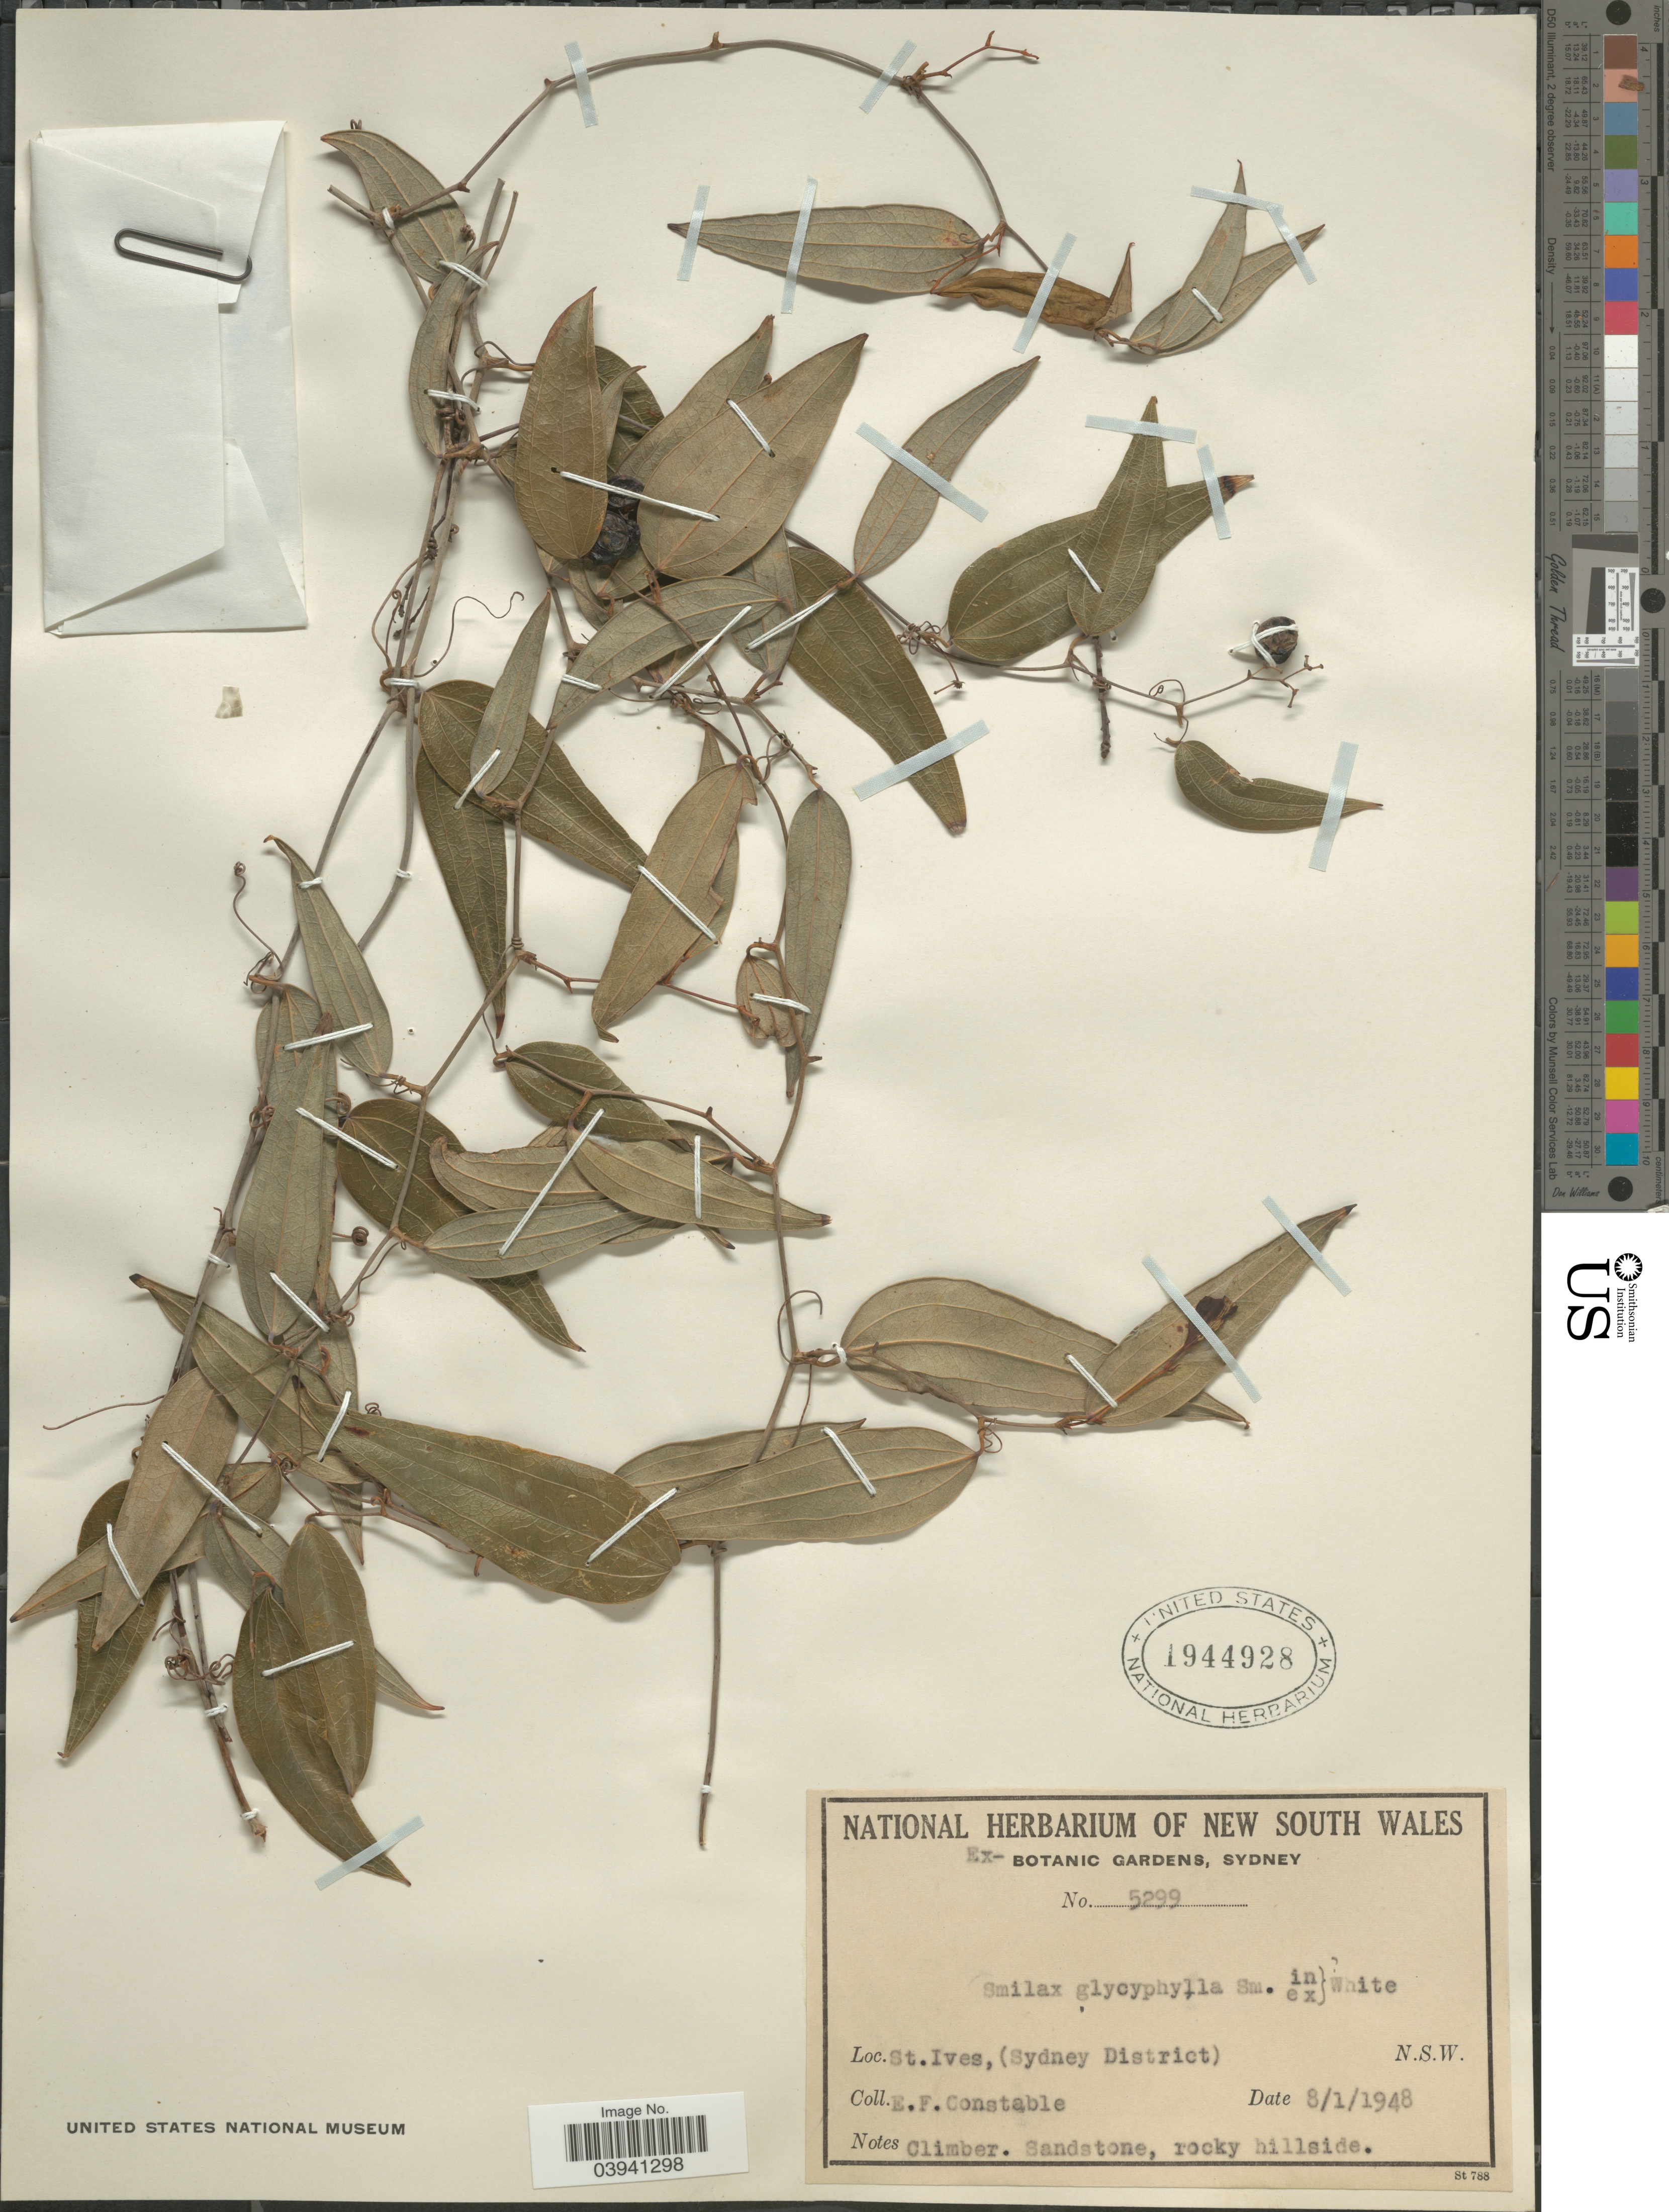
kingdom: Plantae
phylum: Tracheophyta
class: Liliopsida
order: Liliales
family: Smilacaceae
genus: Smilax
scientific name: Smilax glycyphylla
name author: Hassk.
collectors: E. F. Constable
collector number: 5299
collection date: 1948-01-08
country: Australia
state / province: New South Wales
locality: St. Ives, (Sydney District).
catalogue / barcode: US 1944928